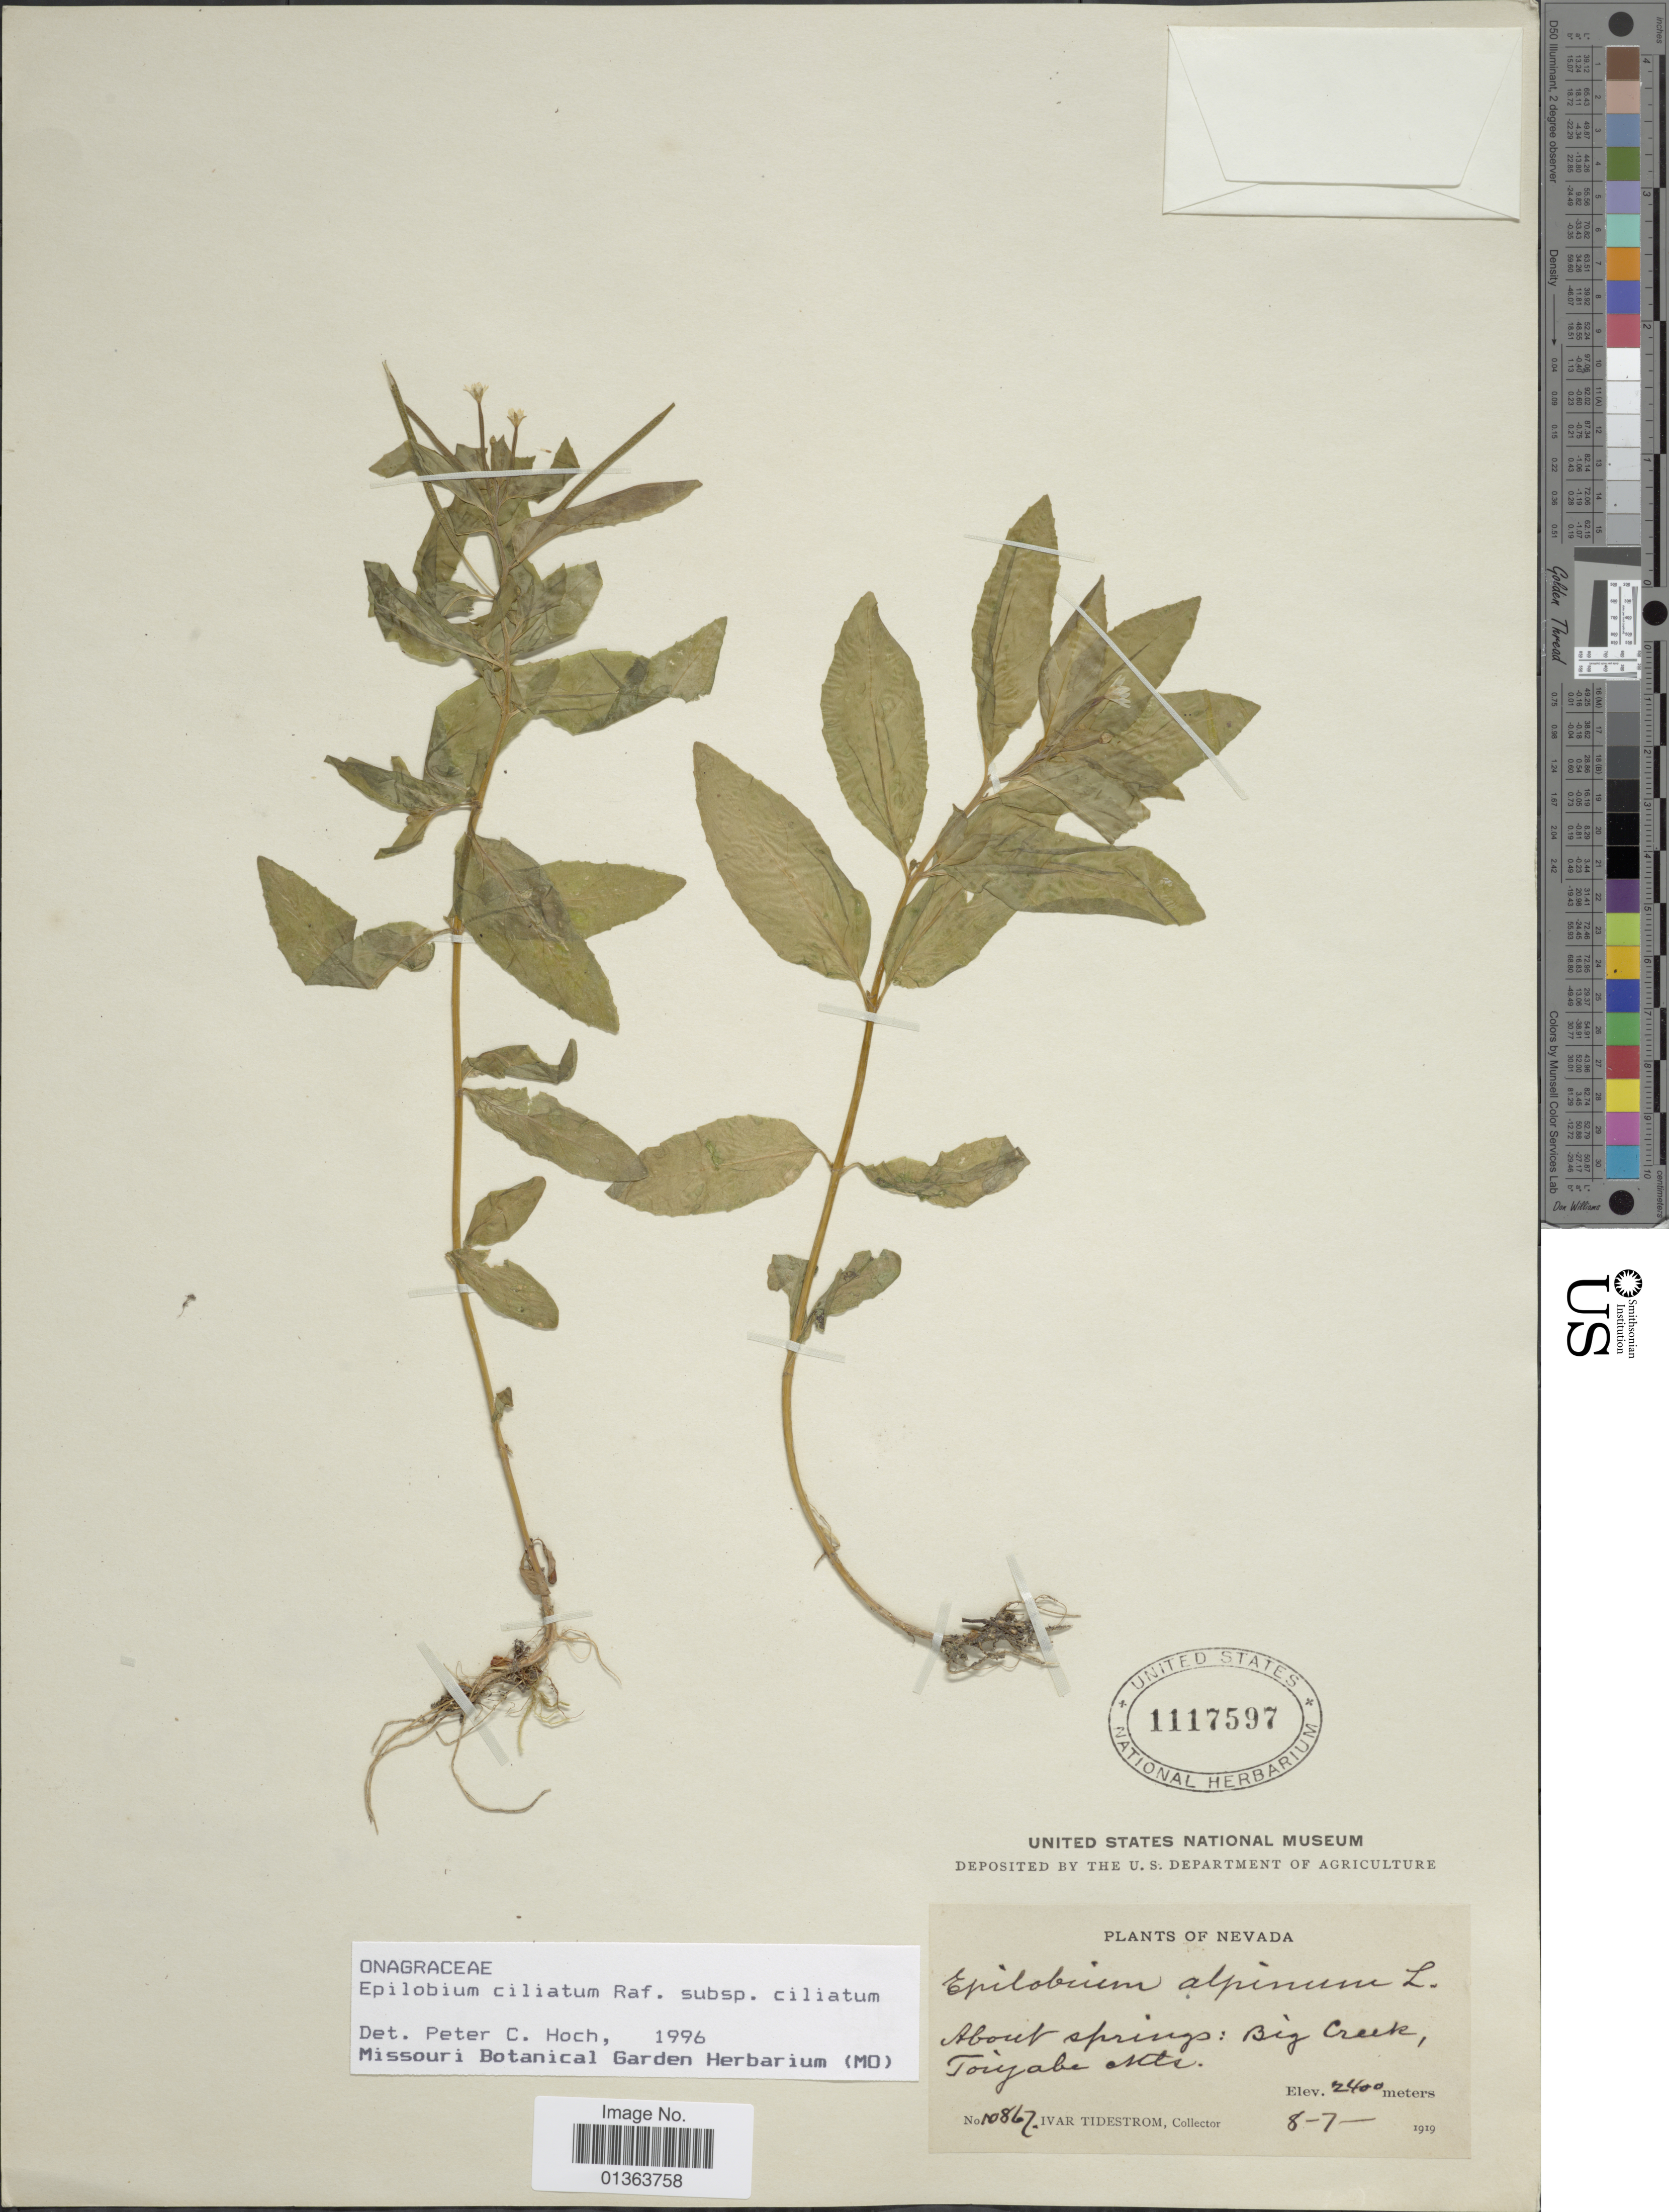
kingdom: Plantae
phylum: Tracheophyta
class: Magnoliopsida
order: Myrtales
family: Onagraceae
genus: Epilobium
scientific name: Epilobium ciliatum subsp. ciliatum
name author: Raf.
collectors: I. F. Tidestrom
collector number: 10867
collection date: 1919-07-08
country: United States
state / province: Nevada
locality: About springs: Big Creek, Toiyabe Mts.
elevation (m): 2400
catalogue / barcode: US 1117597